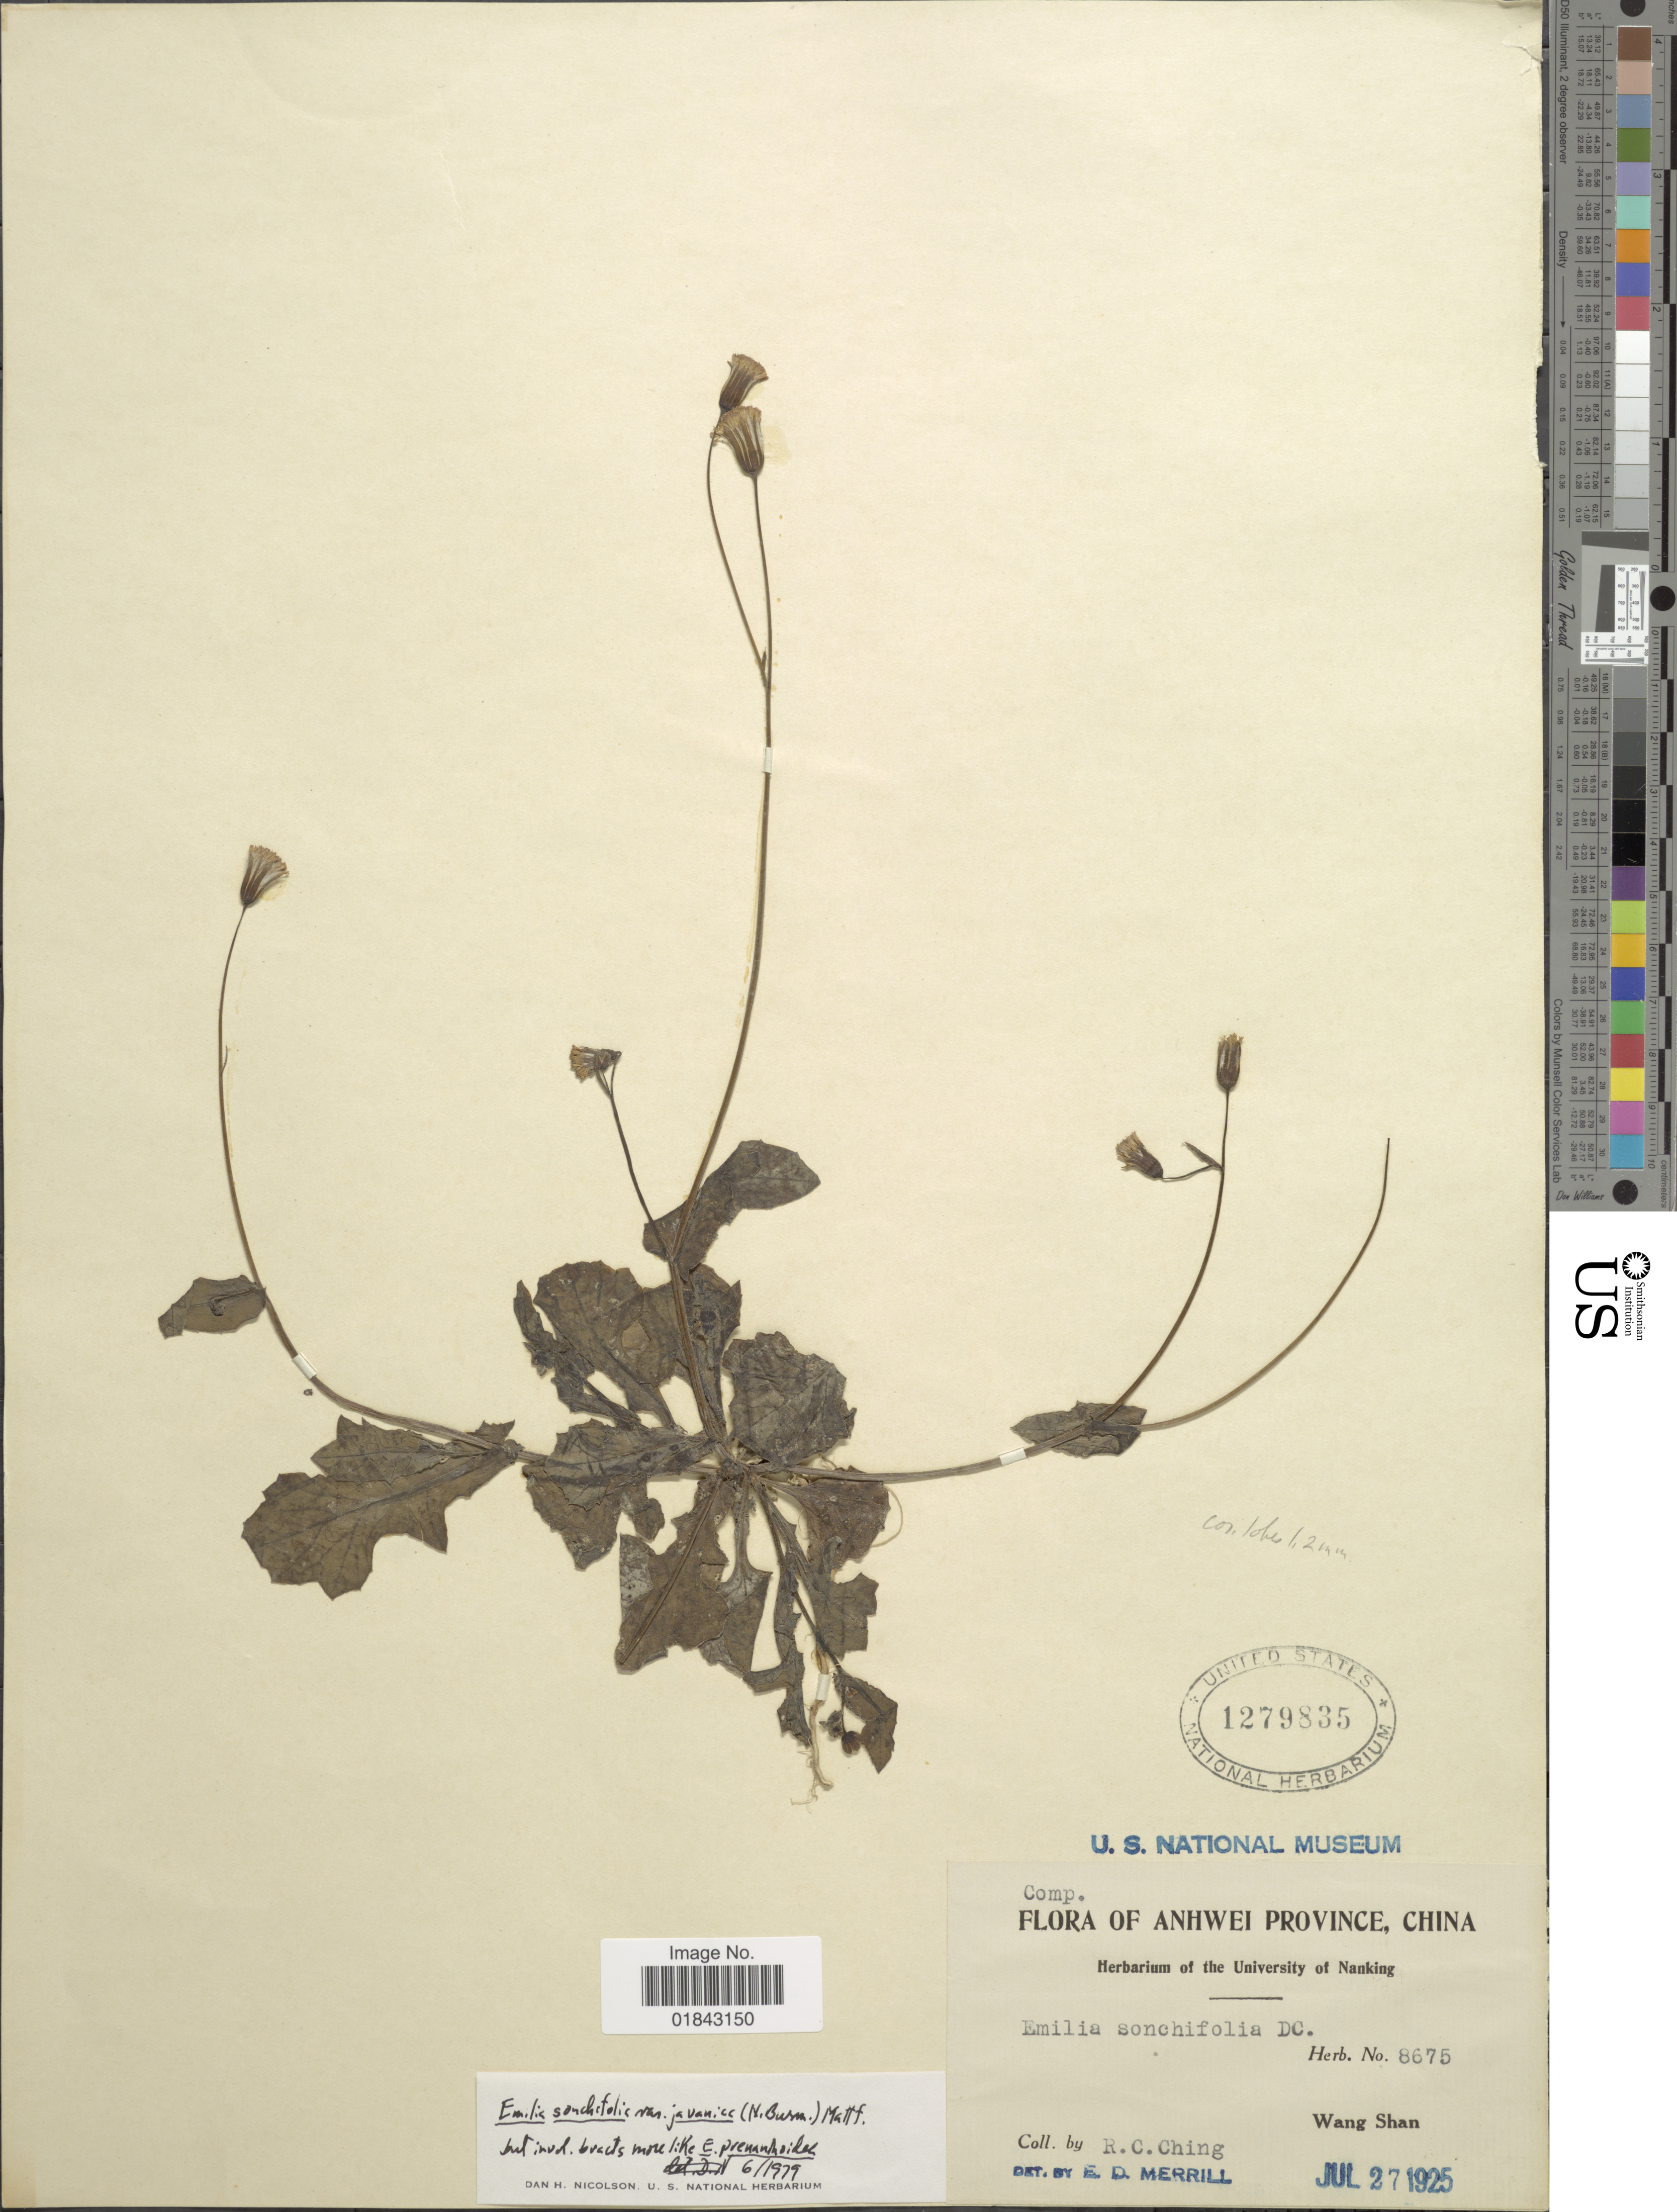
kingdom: Plantae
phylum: Tracheophyta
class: Magnoliopsida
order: Asterales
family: Asteraceae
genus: Emilia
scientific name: Emilia sonchifolia var. javanica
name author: (Burm. f.) Mattf.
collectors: R. C. Ching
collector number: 8675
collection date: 1925-07-27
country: China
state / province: Anhui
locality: Anhwei Province, Wang Shan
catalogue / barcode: US 1279835